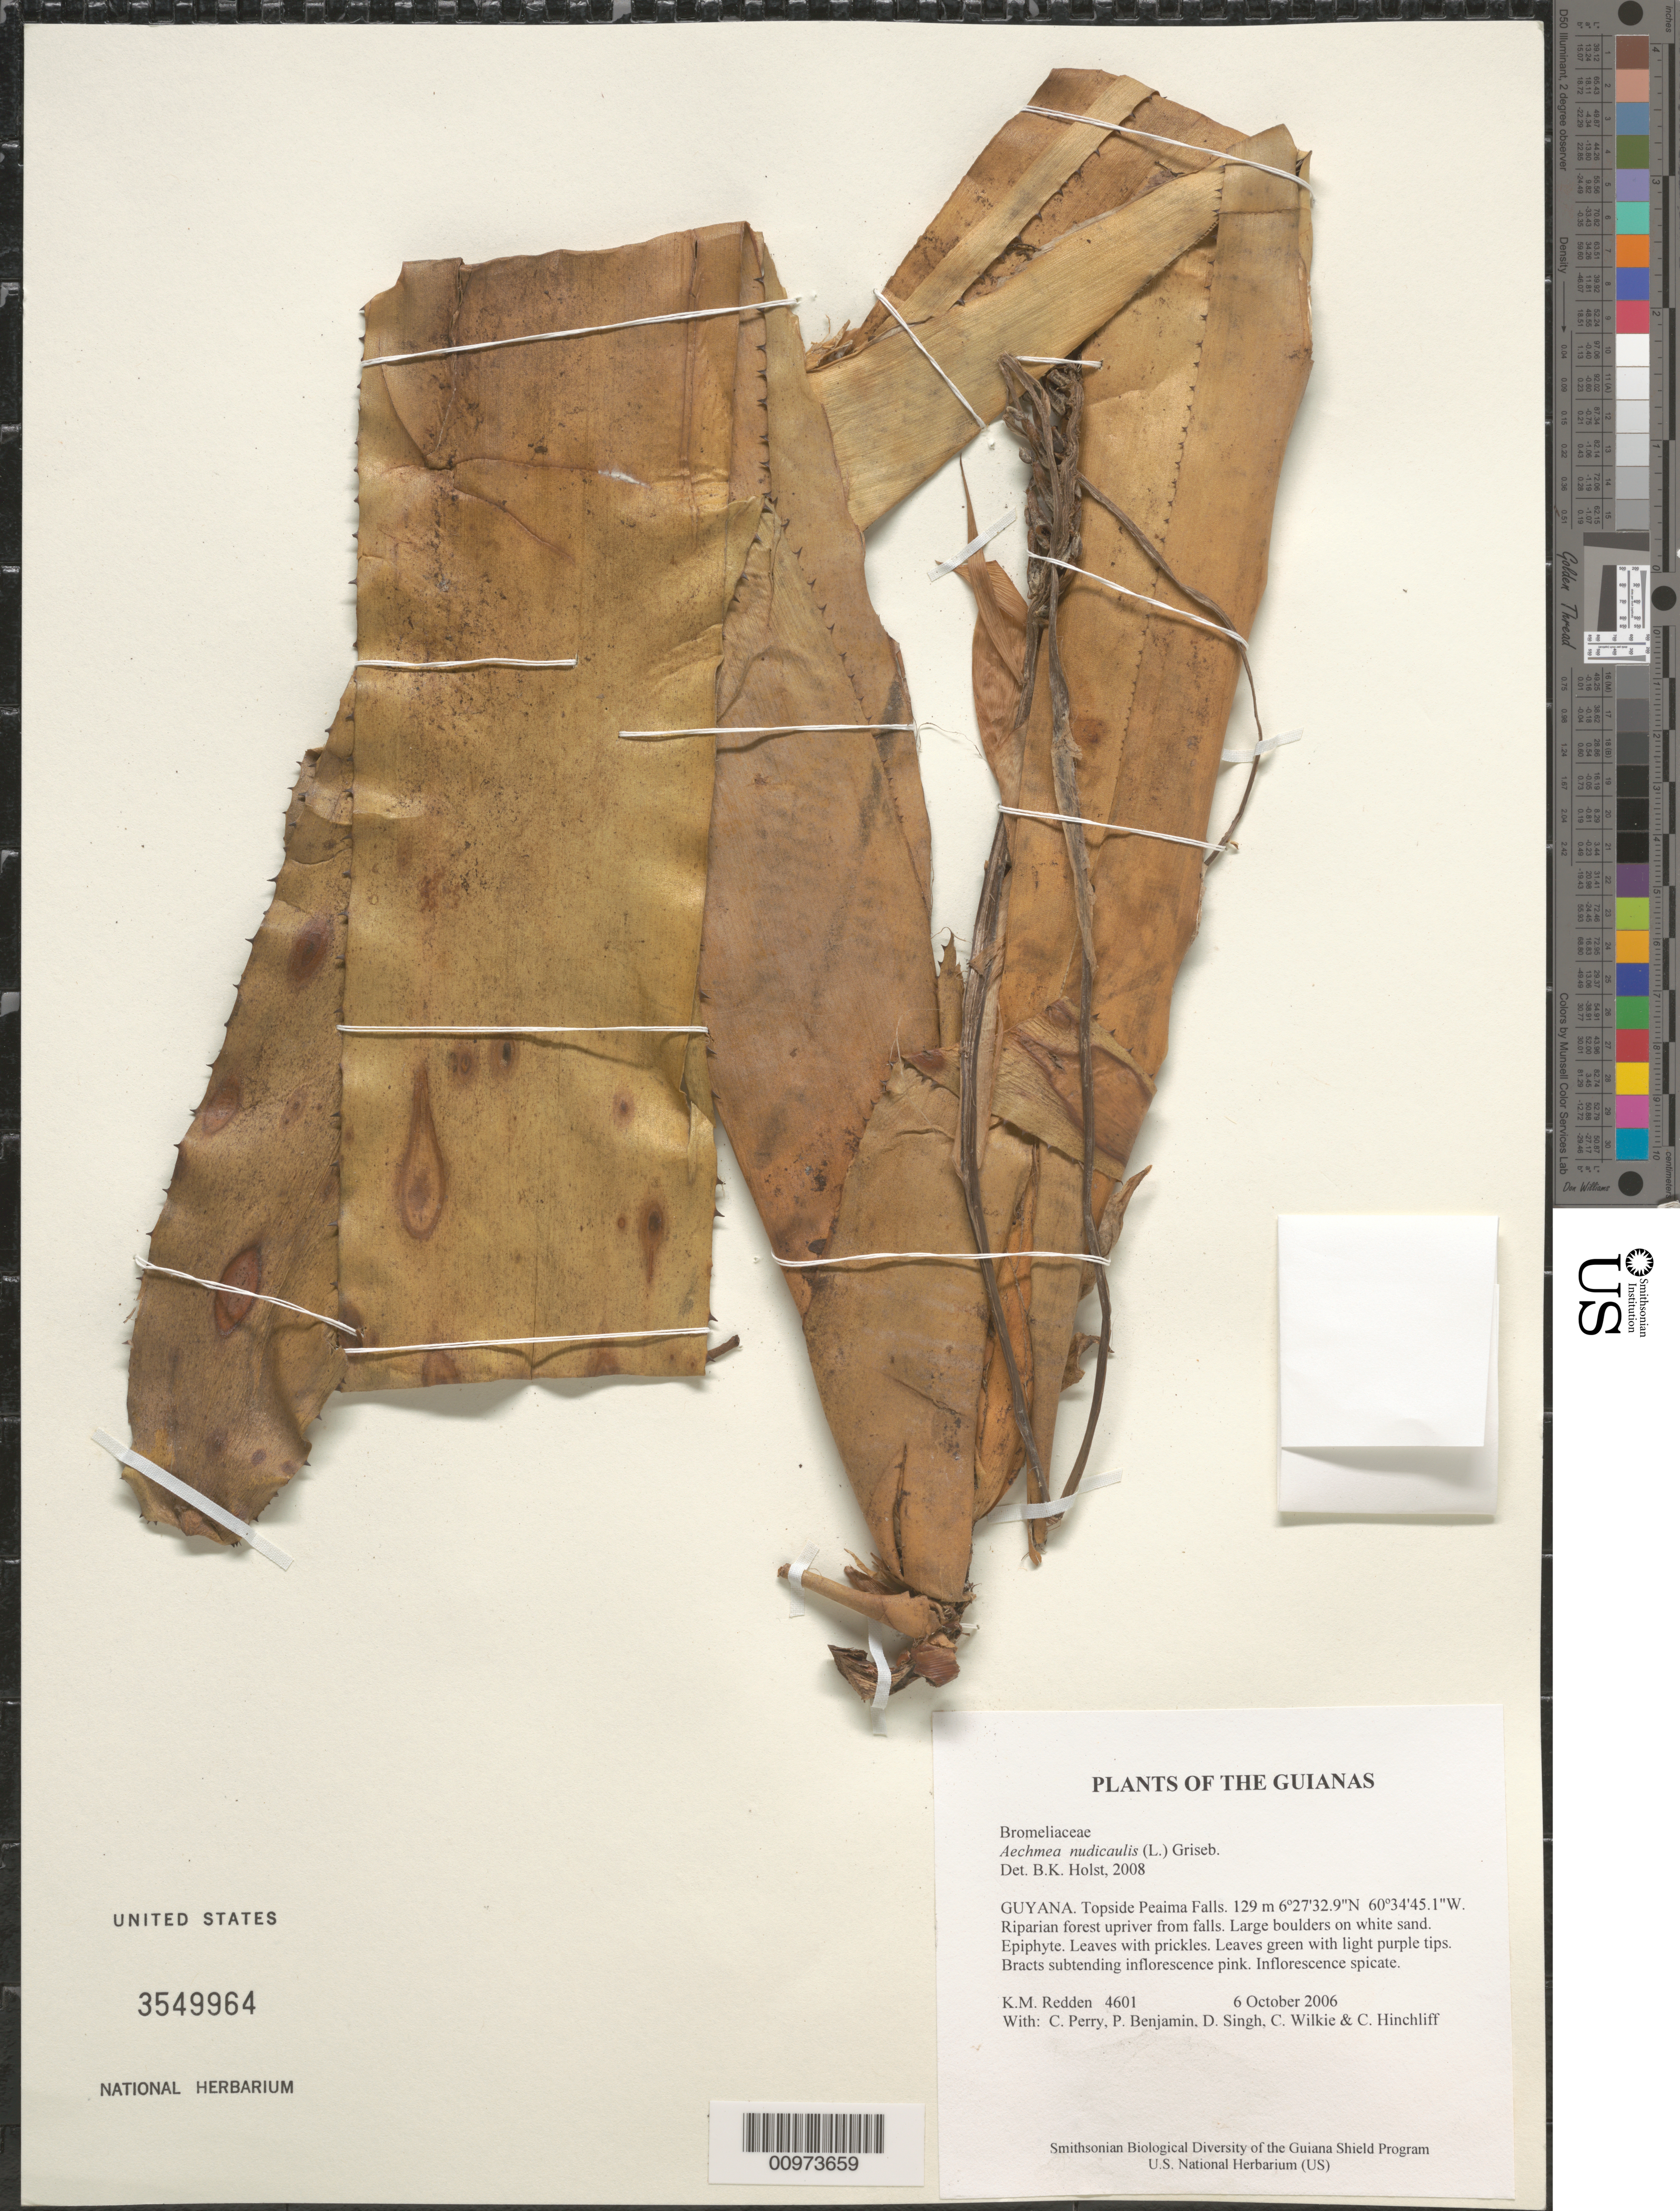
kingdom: Plantae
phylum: Tracheophyta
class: Liliopsida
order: Poales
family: Bromeliaceae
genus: Aechmea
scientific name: Aechmea nudicaulis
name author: (L.) Griseb.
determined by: Holst, Bruce K.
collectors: K. M. Redden, C. Perry, P. Benjamin, D. Singh, C. Wilkie & C. E. Hinchliff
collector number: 4601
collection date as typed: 6 October 2006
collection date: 2006-10-06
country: Guyana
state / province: Cuyuni-Mazaruni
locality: Topside Peaima Falls.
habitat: Riparian forest upriver from falls. Large boulders on white sand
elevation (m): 129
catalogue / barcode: US 3549964